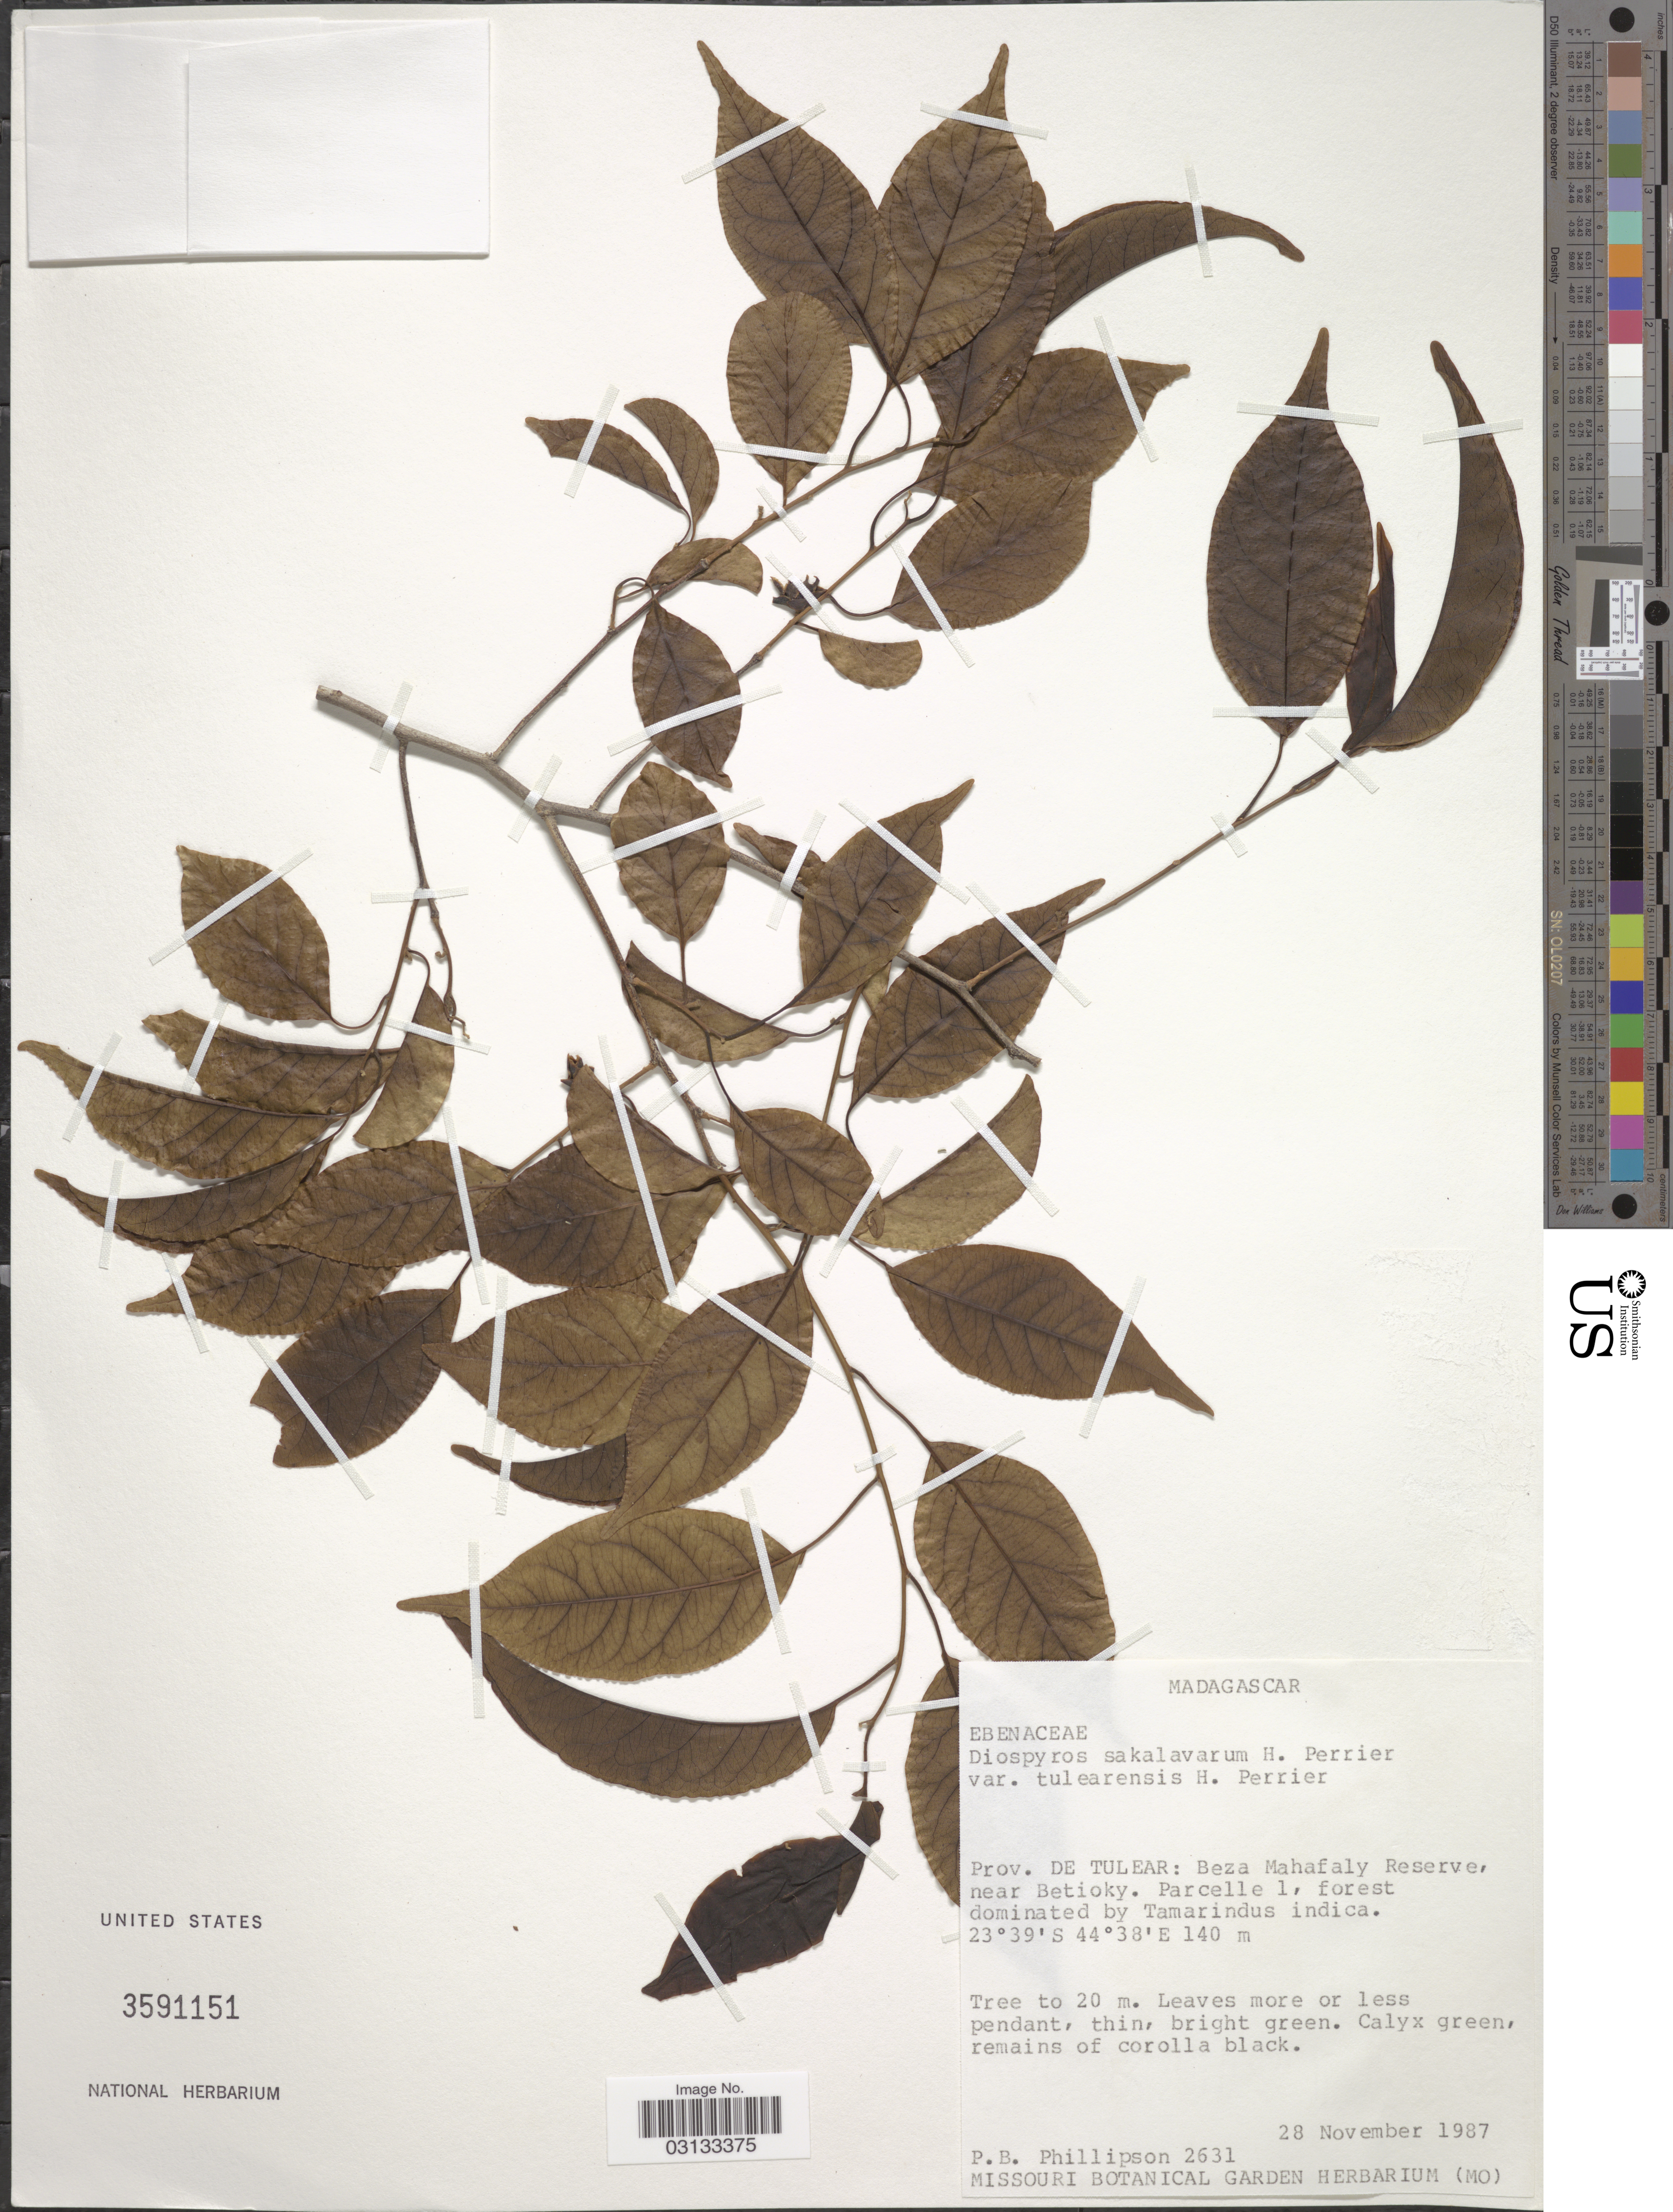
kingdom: Plantae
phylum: Tracheophyta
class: Magnoliopsida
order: Ericales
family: Ebenaceae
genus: Diospyros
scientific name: Diospyros sakalavarum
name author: H. Perrier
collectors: P. B. Phillipson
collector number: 2631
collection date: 1987-11-28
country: Madagascar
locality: Prov. de Tulear: Beza Mahafaly Reserve, near Betioky. Parcelle 1.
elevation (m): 140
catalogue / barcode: US 3591151